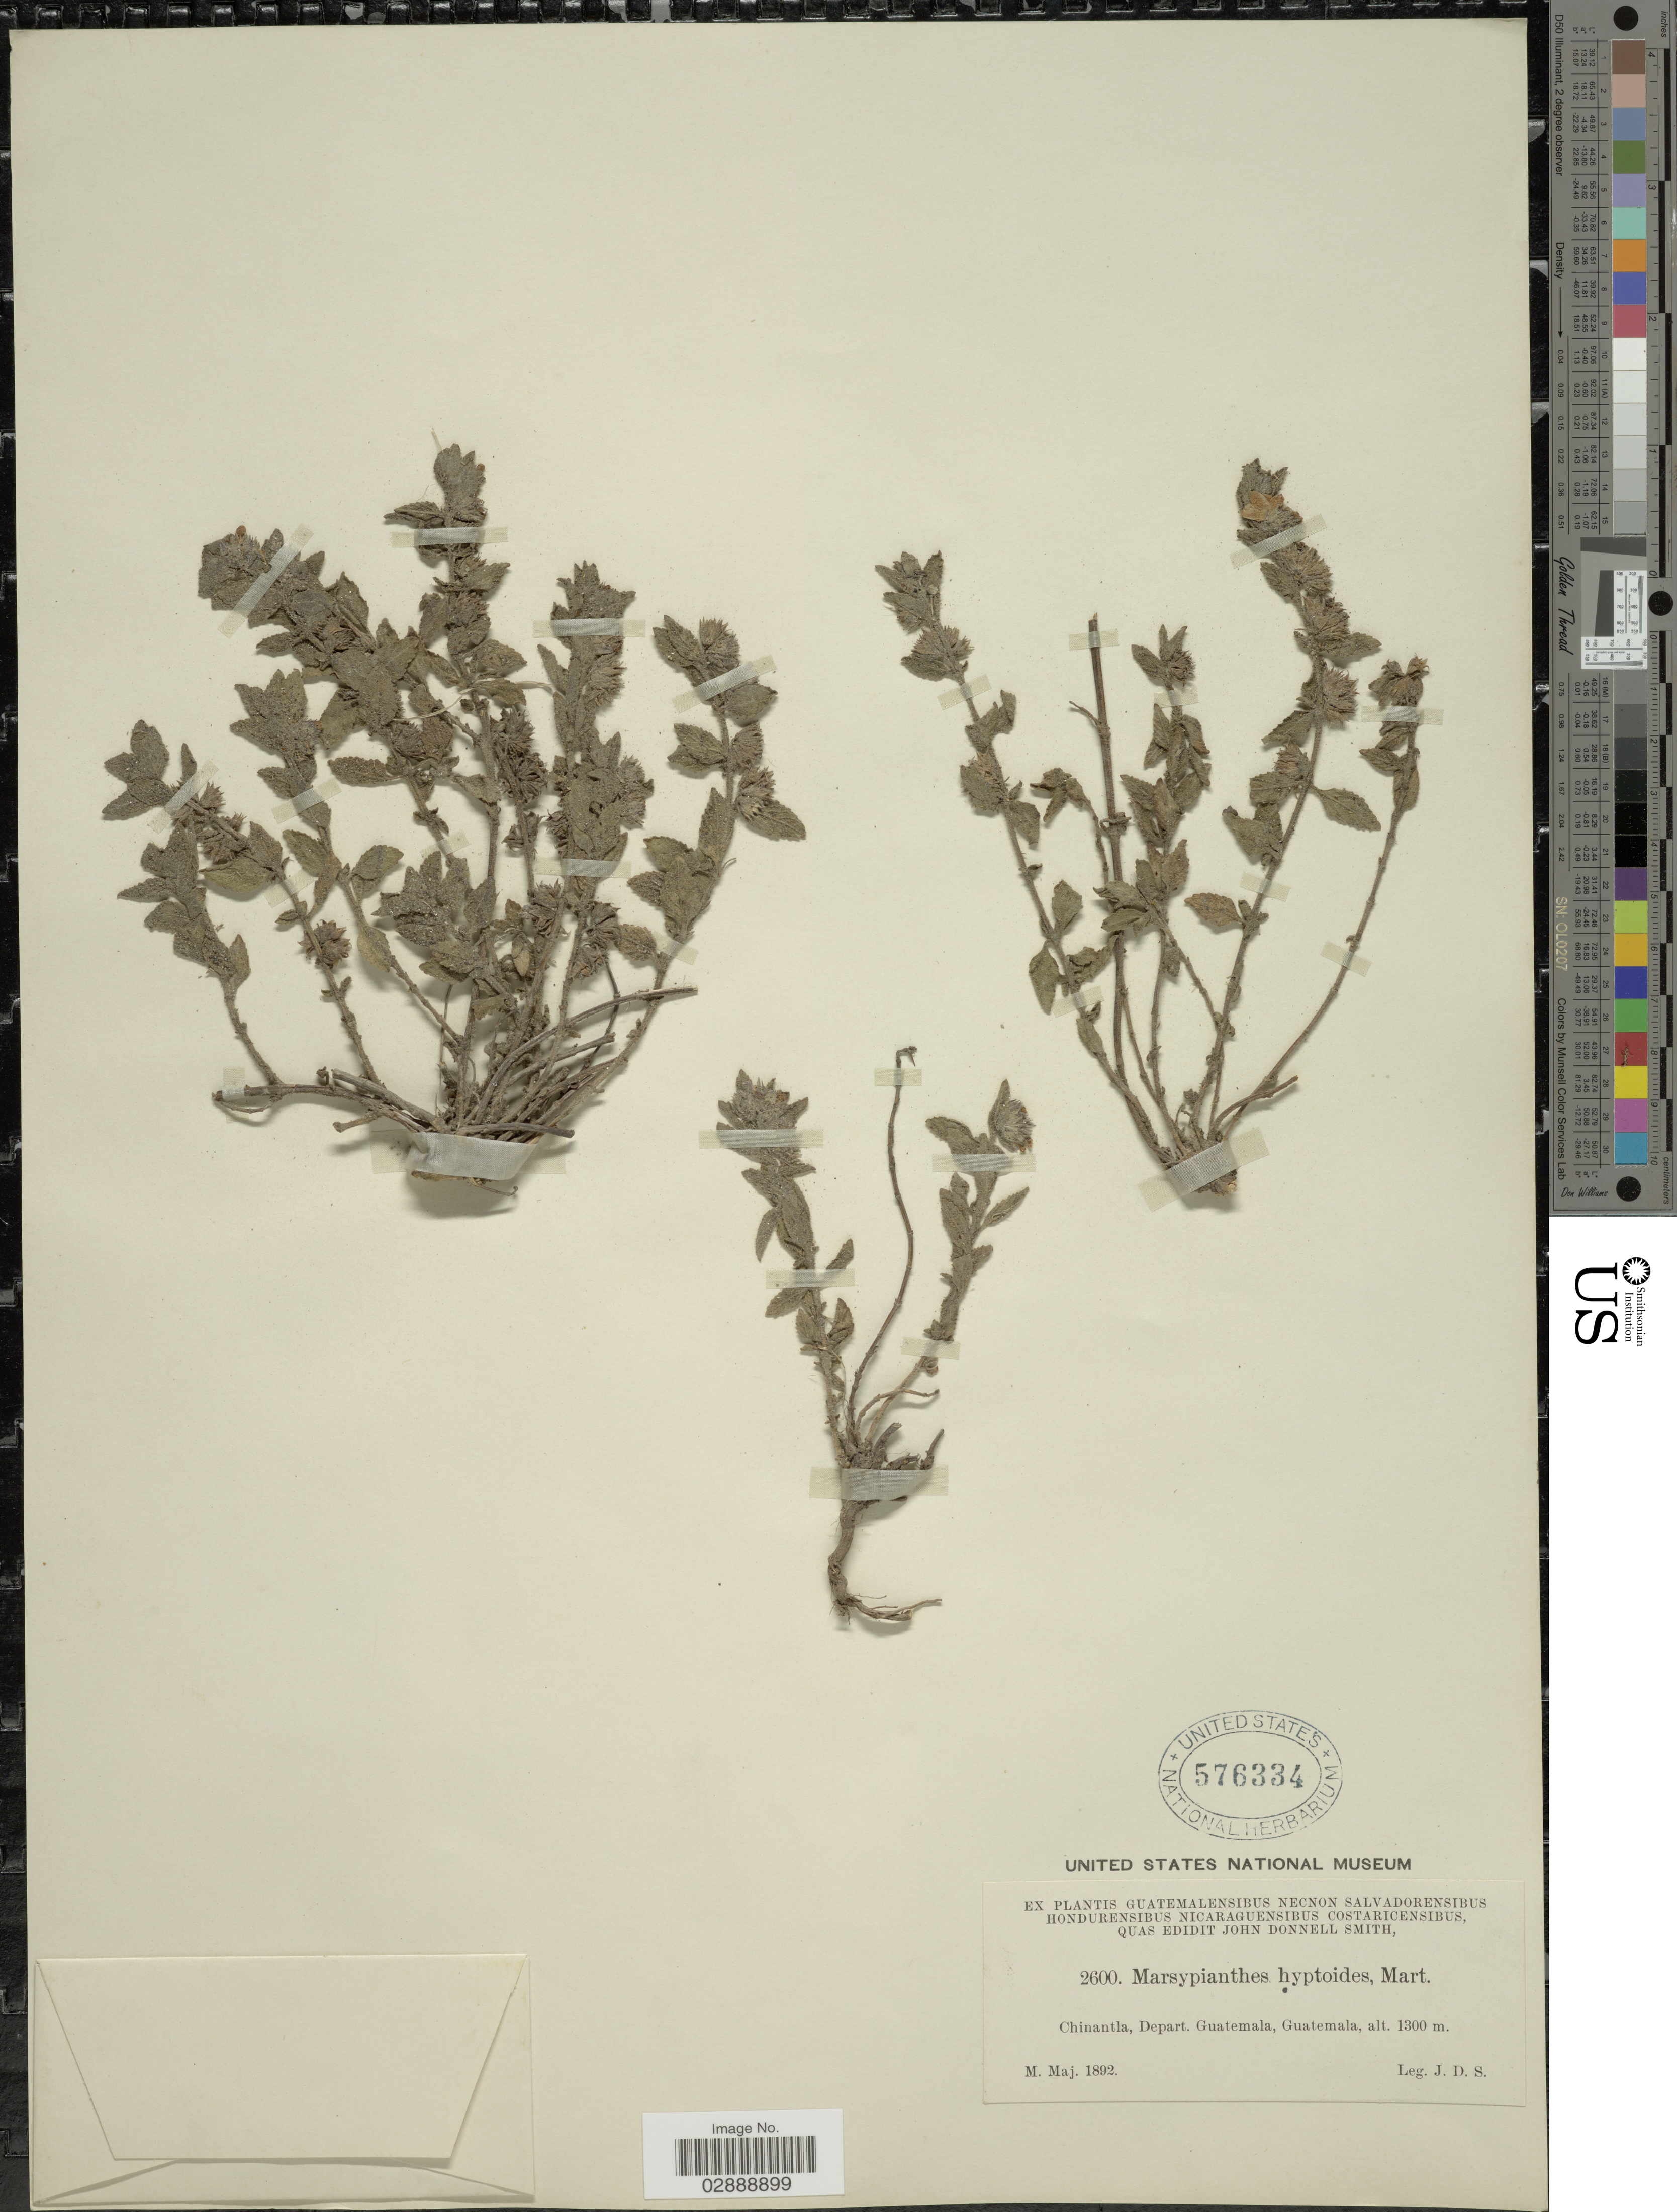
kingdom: Plantae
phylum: Tracheophyta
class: Magnoliopsida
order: Lamiales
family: Lamiaceae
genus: Marsypianthes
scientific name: Marsypianthes chamaedrys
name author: (Vahl) Kuntze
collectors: J. Donnell Smith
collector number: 2600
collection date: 1892-05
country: Guatemala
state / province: Guatemala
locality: Chinantla, Depart. Guatemala.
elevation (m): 1300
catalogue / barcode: US 576334